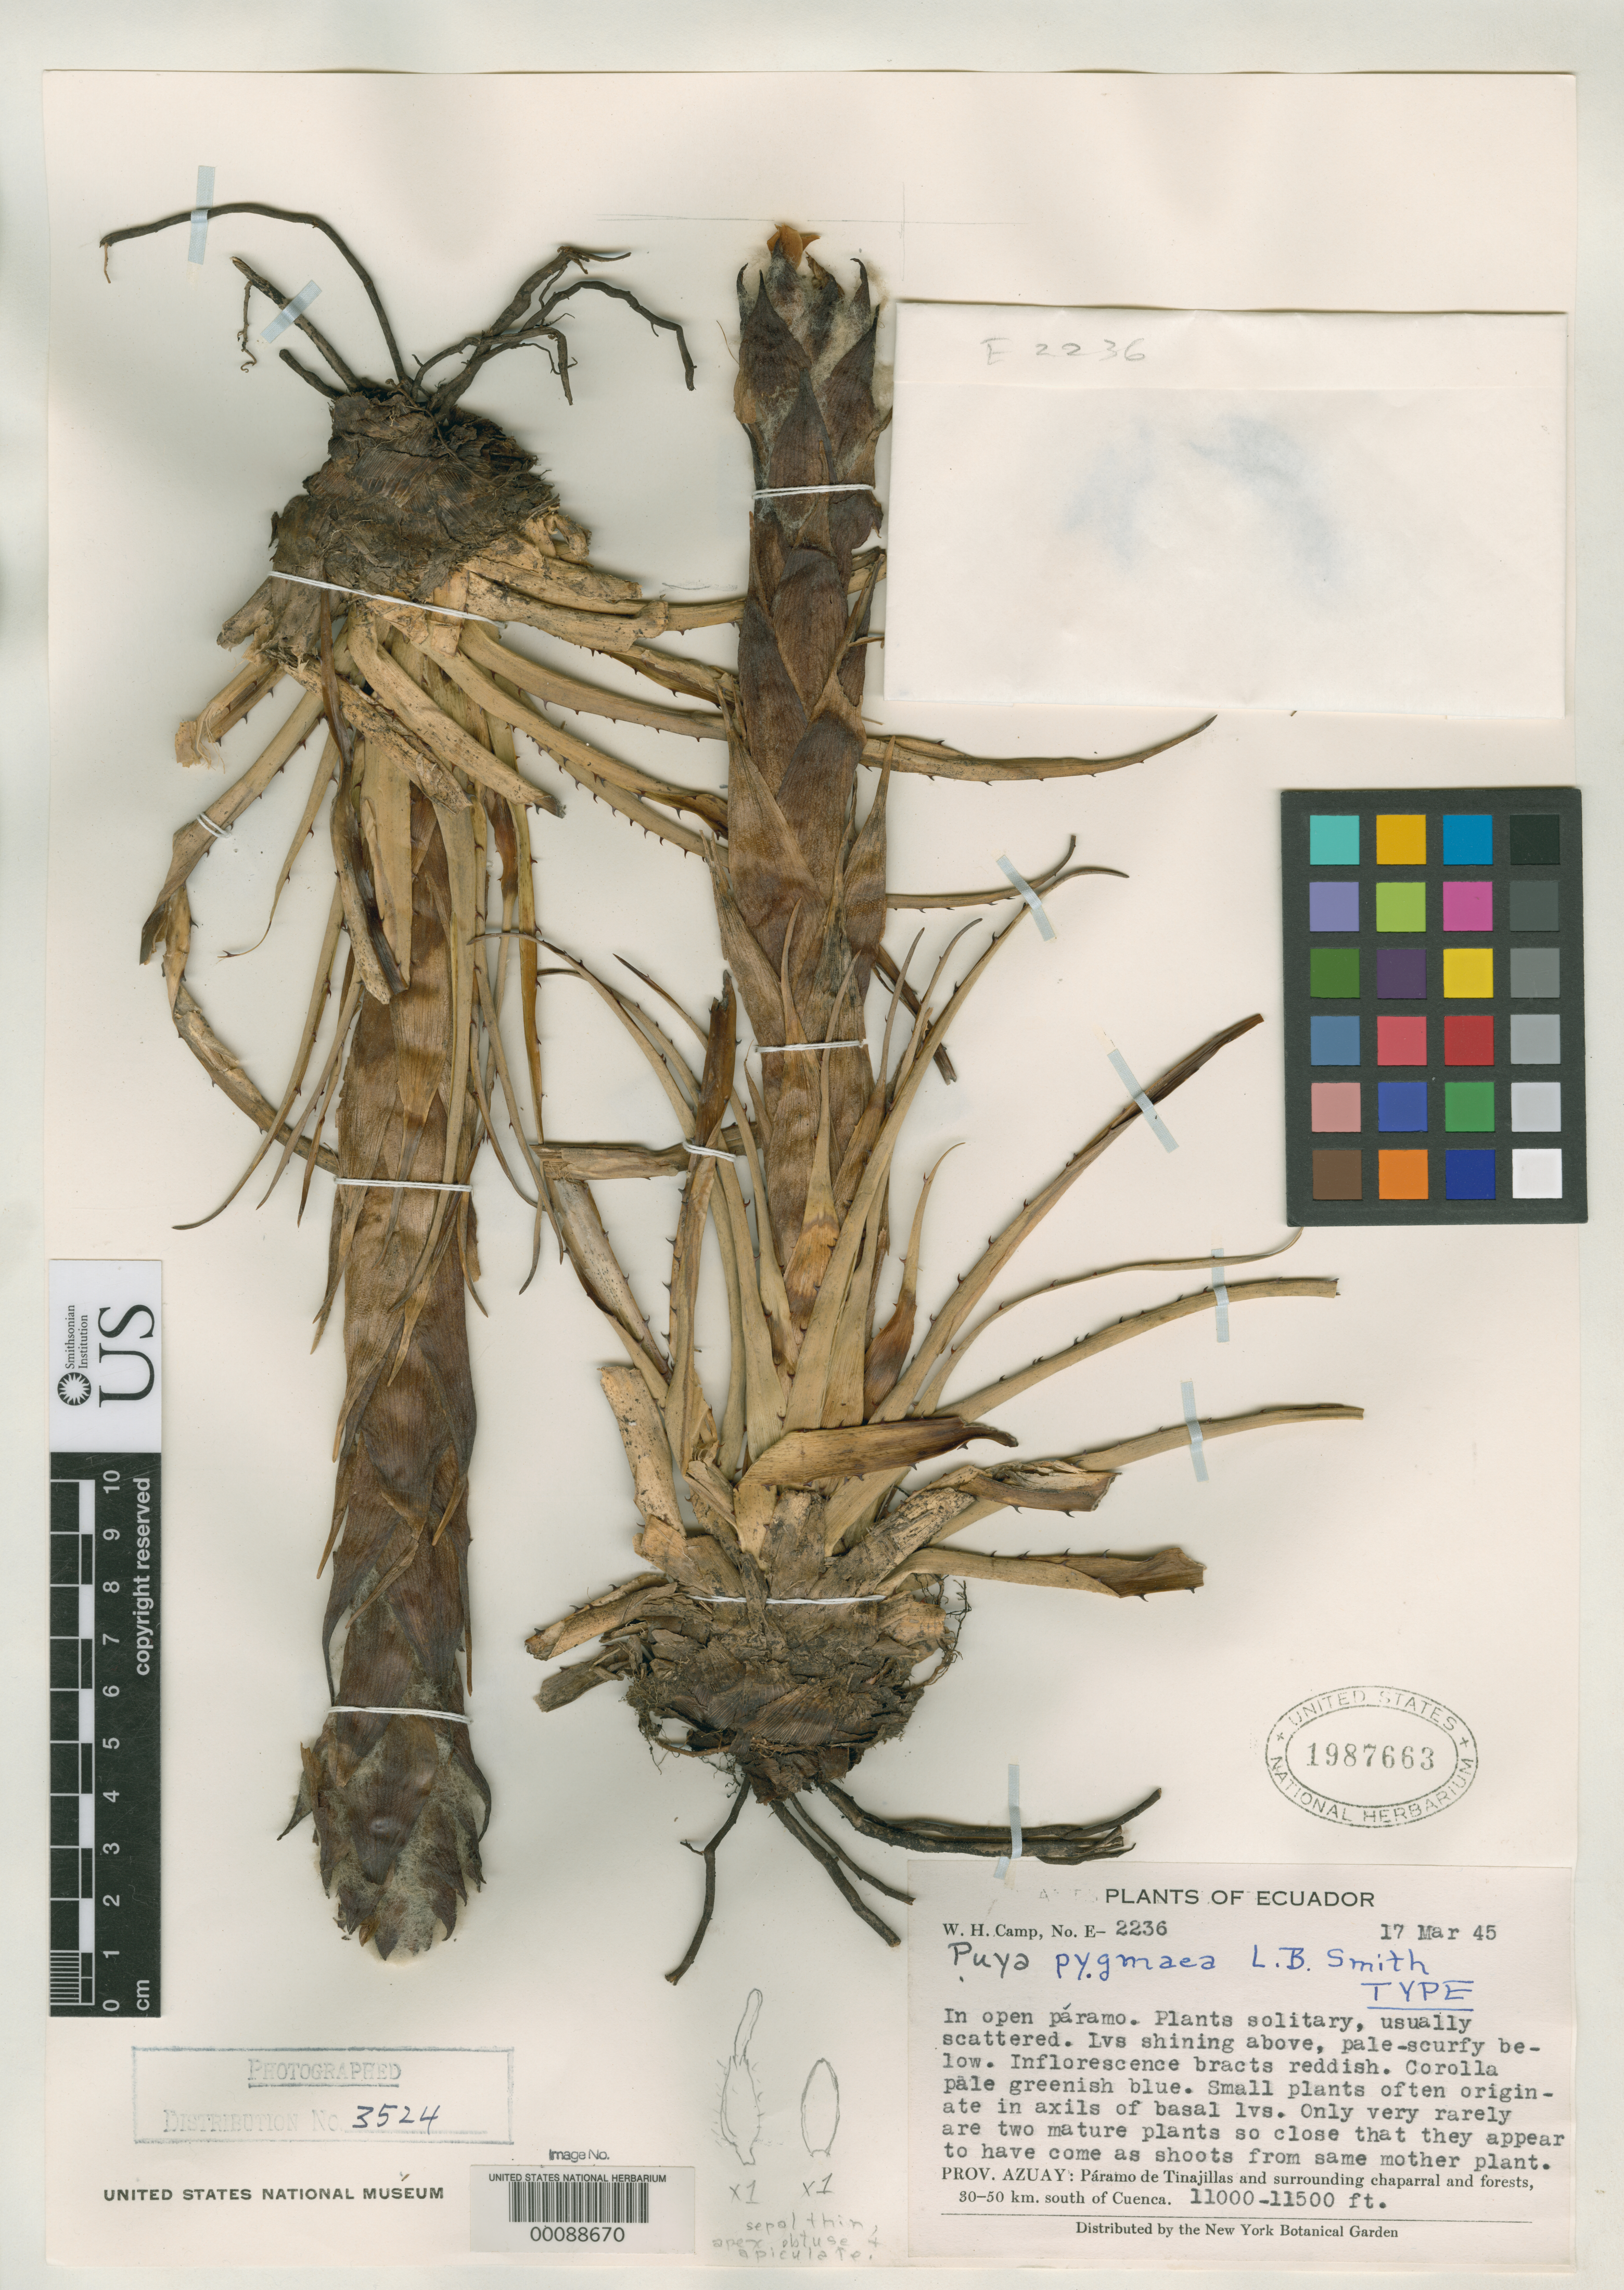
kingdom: Plantae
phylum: Tracheophyta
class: Liliopsida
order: Poales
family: Bromeliaceae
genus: Puya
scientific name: Puya pygmaea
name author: L.B. Sm.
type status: Holotype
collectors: W. H. Camp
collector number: E 2236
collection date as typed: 17 Mar 1945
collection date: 1945-03-17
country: Ecuador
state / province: Azuay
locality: Paramo de Tinajillas, 30-50 km S of Cuenca.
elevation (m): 3353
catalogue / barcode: US 1987663